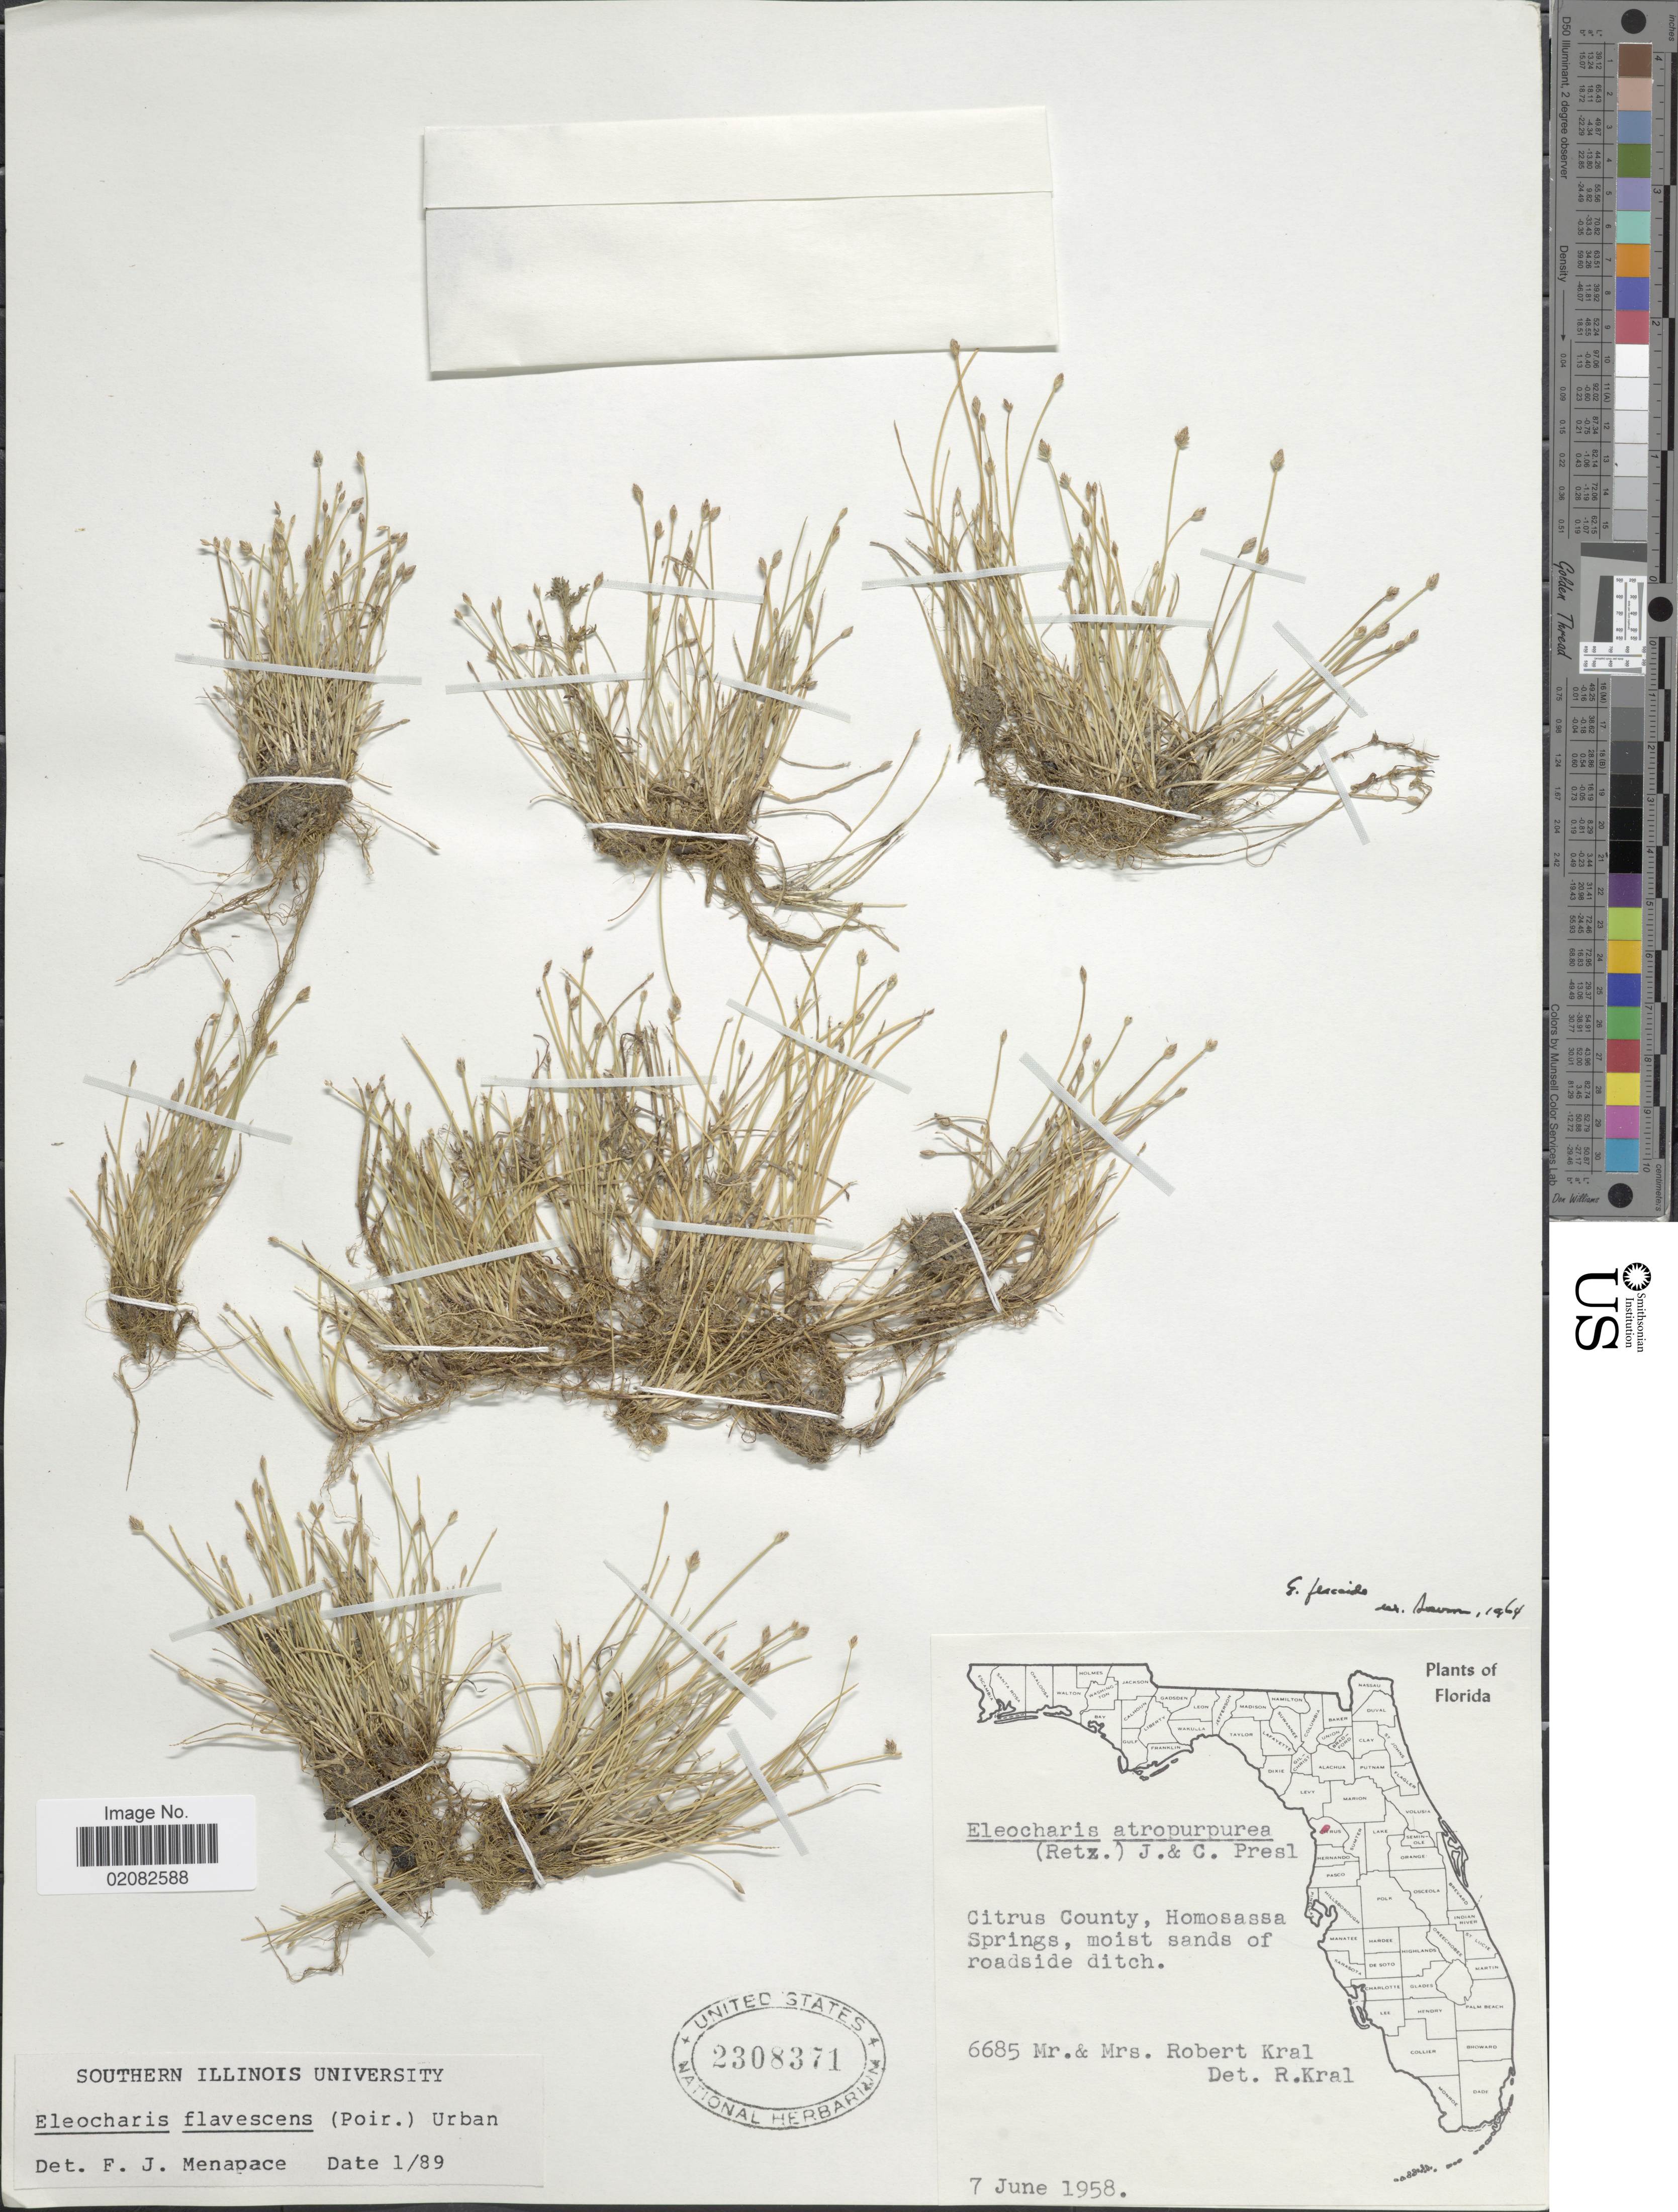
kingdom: Plantae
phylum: Tracheophyta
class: Liliopsida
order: Poales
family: Cyperaceae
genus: Eleocharis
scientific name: Eleocharis flavescens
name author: (Poir.) Urb.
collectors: R. Kral & M. Kral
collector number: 6685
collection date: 1958-06-07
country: United States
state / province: Florida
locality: Homosassa Springs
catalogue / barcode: US 2308371